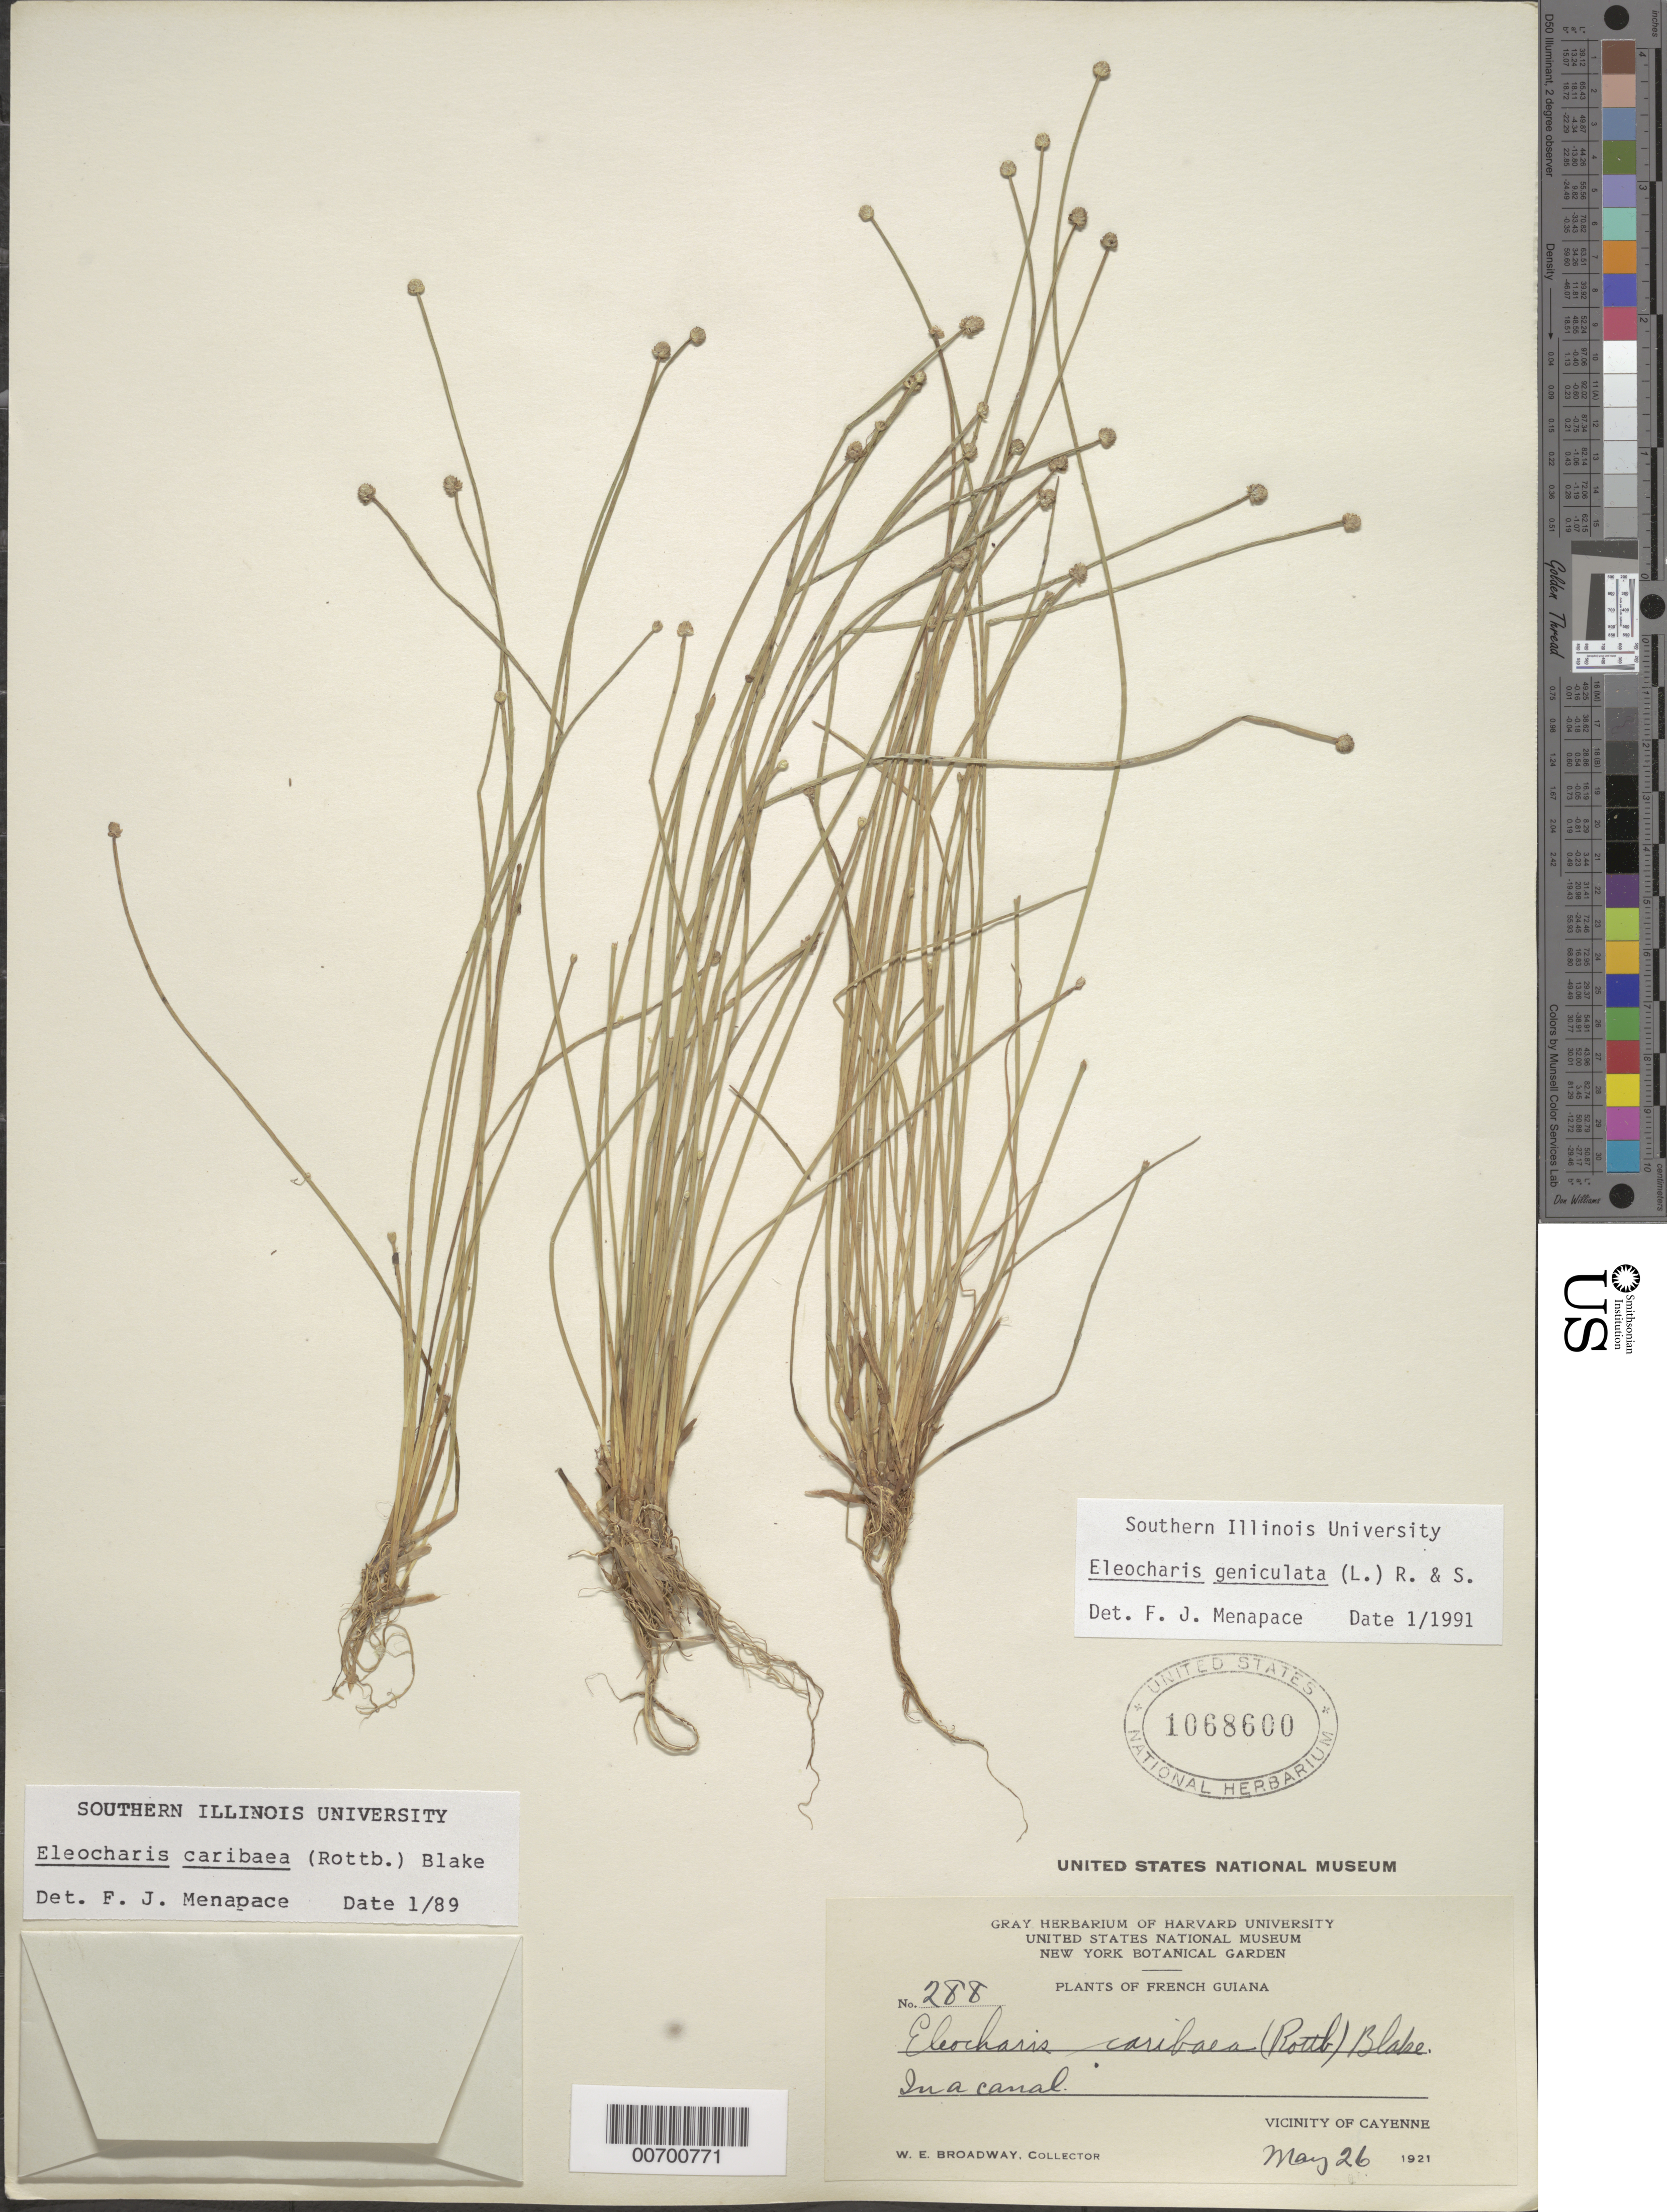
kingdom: Plantae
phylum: Tracheophyta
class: Liliopsida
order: Poales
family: Cyperaceae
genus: Eleocharis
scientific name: Eleocharis geniculata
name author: (L.) Roem. & Schult.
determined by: Menapace, F. J.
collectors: W. E. Broadway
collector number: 288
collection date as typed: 26-May-21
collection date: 1921-05-26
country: French Guiana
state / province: Cayenne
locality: Cayenne, vic.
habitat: In a canal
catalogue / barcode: US 1068600